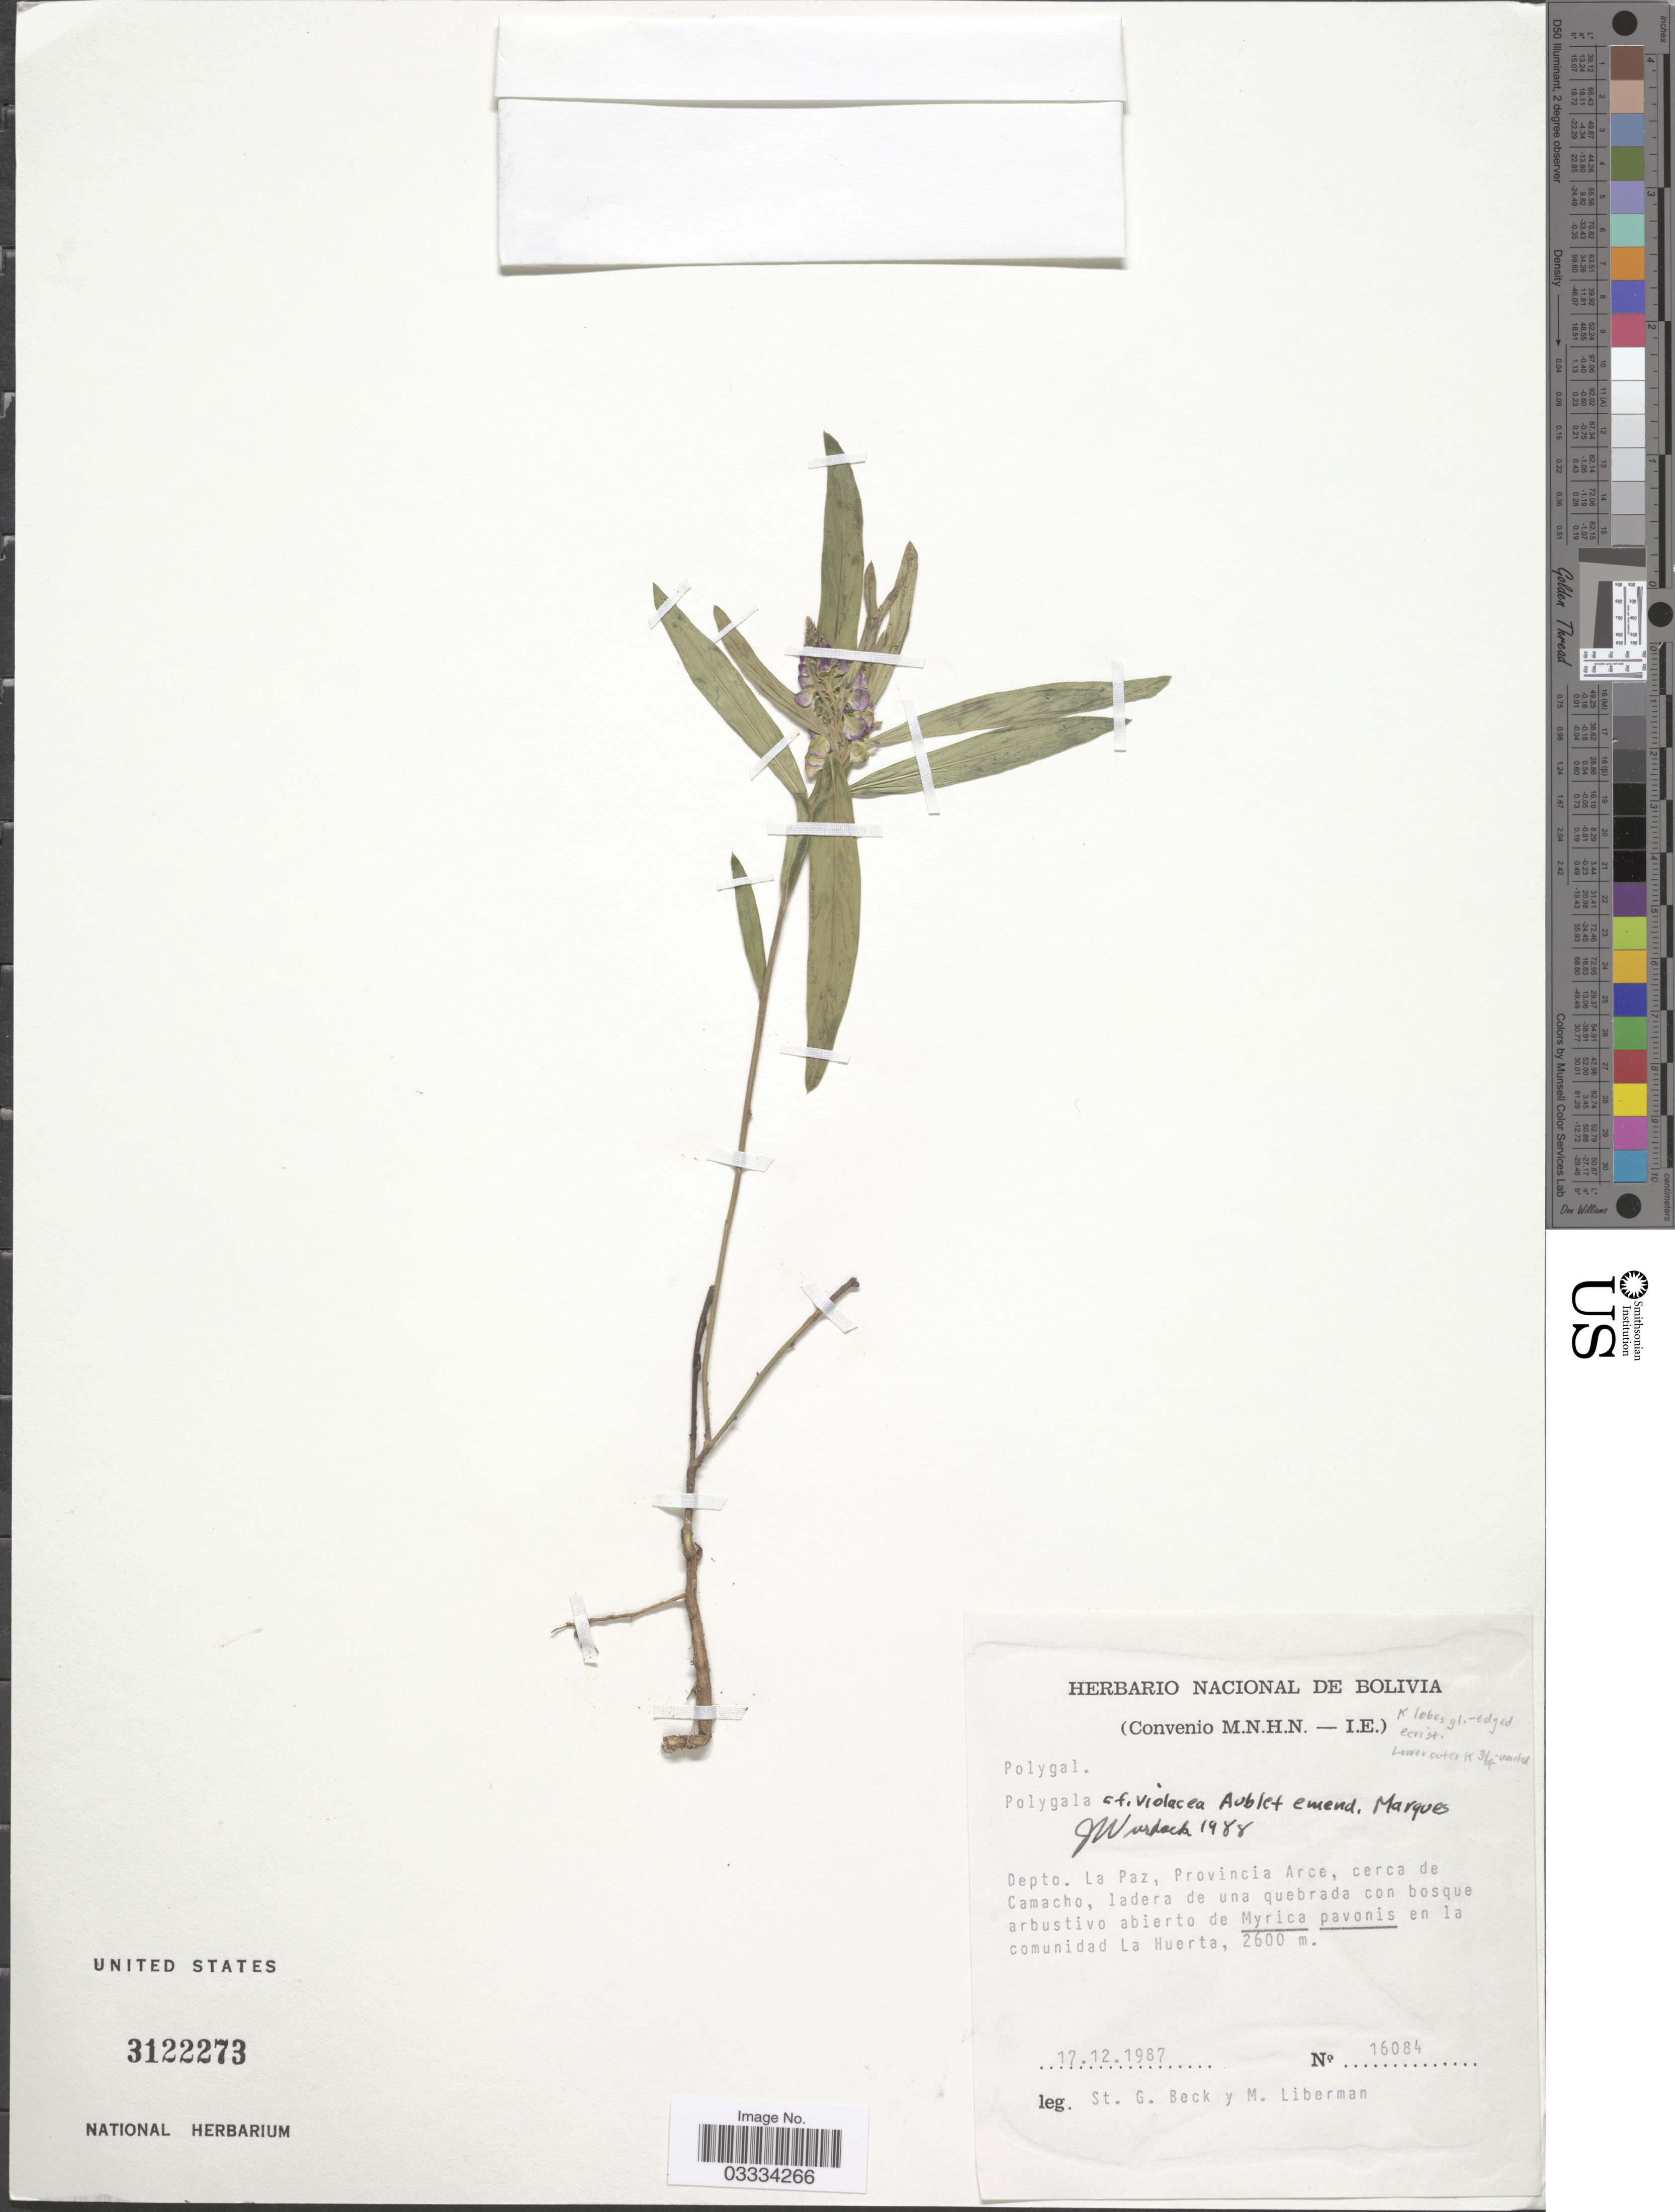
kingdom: Plantae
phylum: Tracheophyta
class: Magnoliopsida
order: Fabales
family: Polygalaceae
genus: Asemeia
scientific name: Asemeia violacea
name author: (Aubl.) J.F.B. Pastore & J.R. Abbott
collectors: S. G. Beck & M. Libermann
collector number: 16084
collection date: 1987-12-17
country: Bolivia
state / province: La Paz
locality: Depto. La Paz, Provincia Arce, cerca de Camacho, ladera de una quebrada con bosque arbustivo abierto de Myrica pavonis en la comunidad La Huerta.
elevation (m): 2600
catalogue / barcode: US 3122273